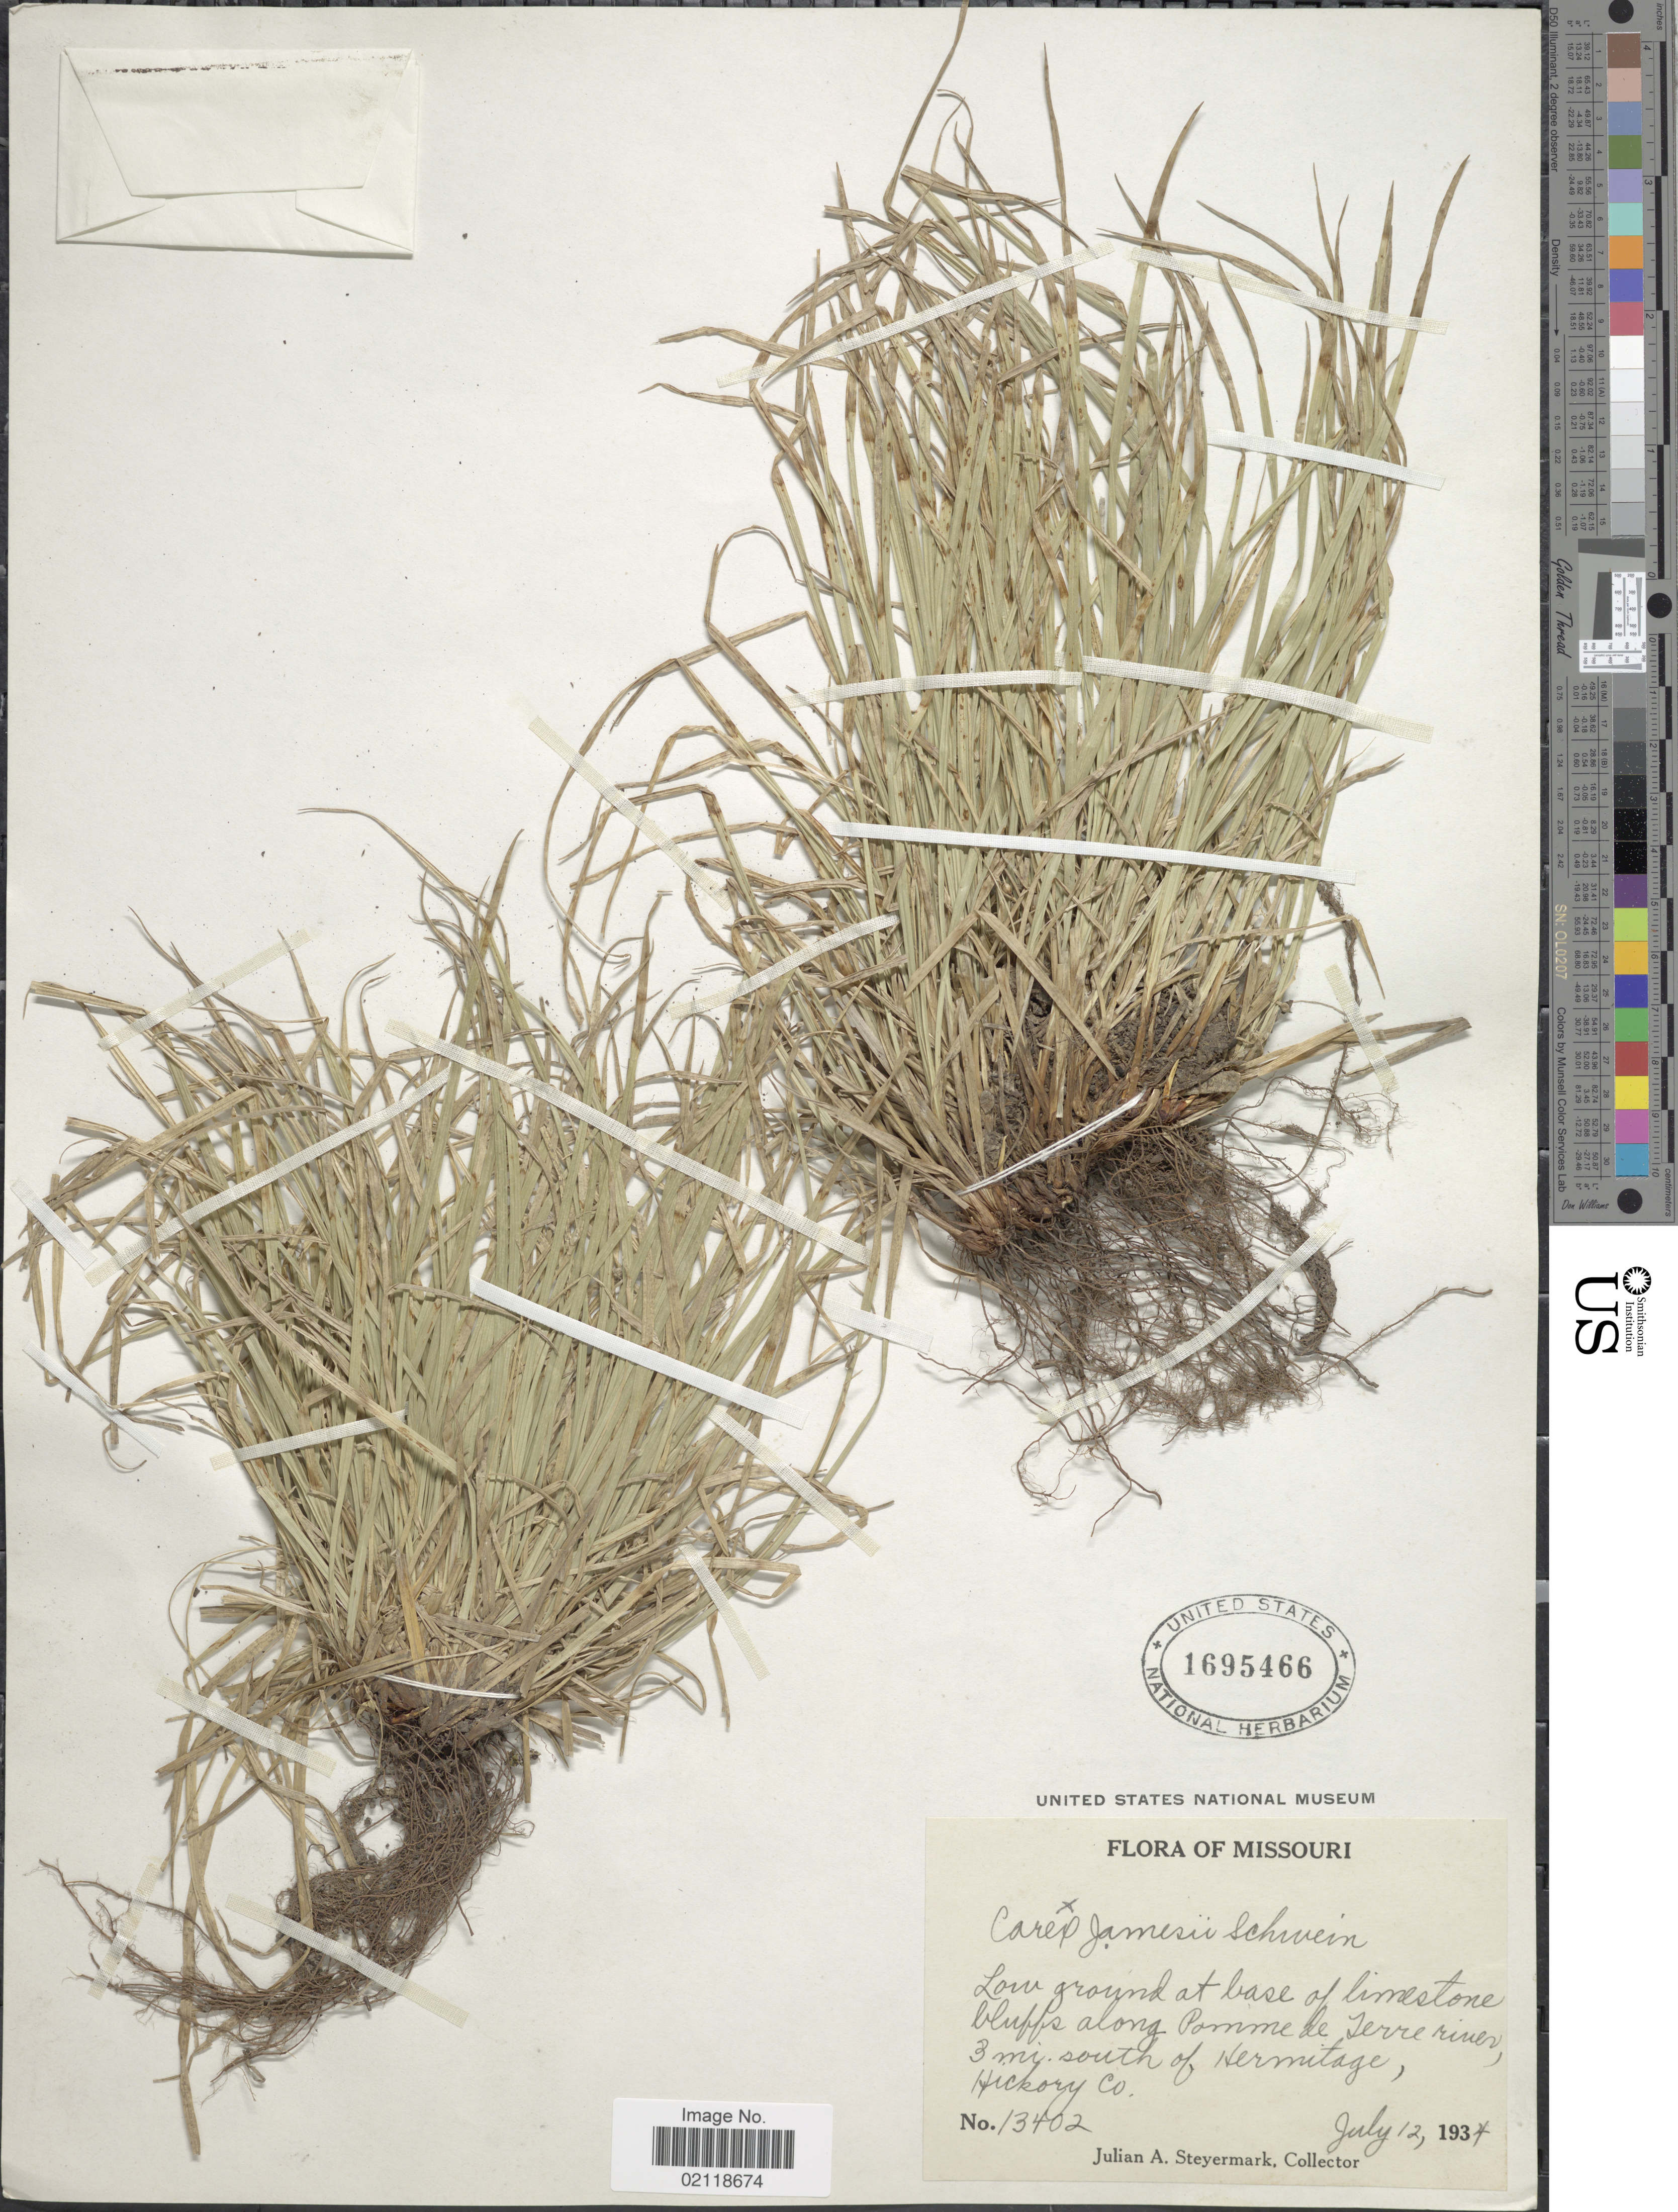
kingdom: Plantae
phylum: Tracheophyta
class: Liliopsida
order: Poales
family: Cyperaceae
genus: Carex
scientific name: Carex jamesii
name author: Schwein.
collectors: J. Steyermark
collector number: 13402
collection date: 1934-07-12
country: United States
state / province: Missouri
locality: Low ground at base of limestone bluffs along Pomme de Terre river, 3 mi. south of Hermitage, Hickory Co.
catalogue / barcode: US 1695466